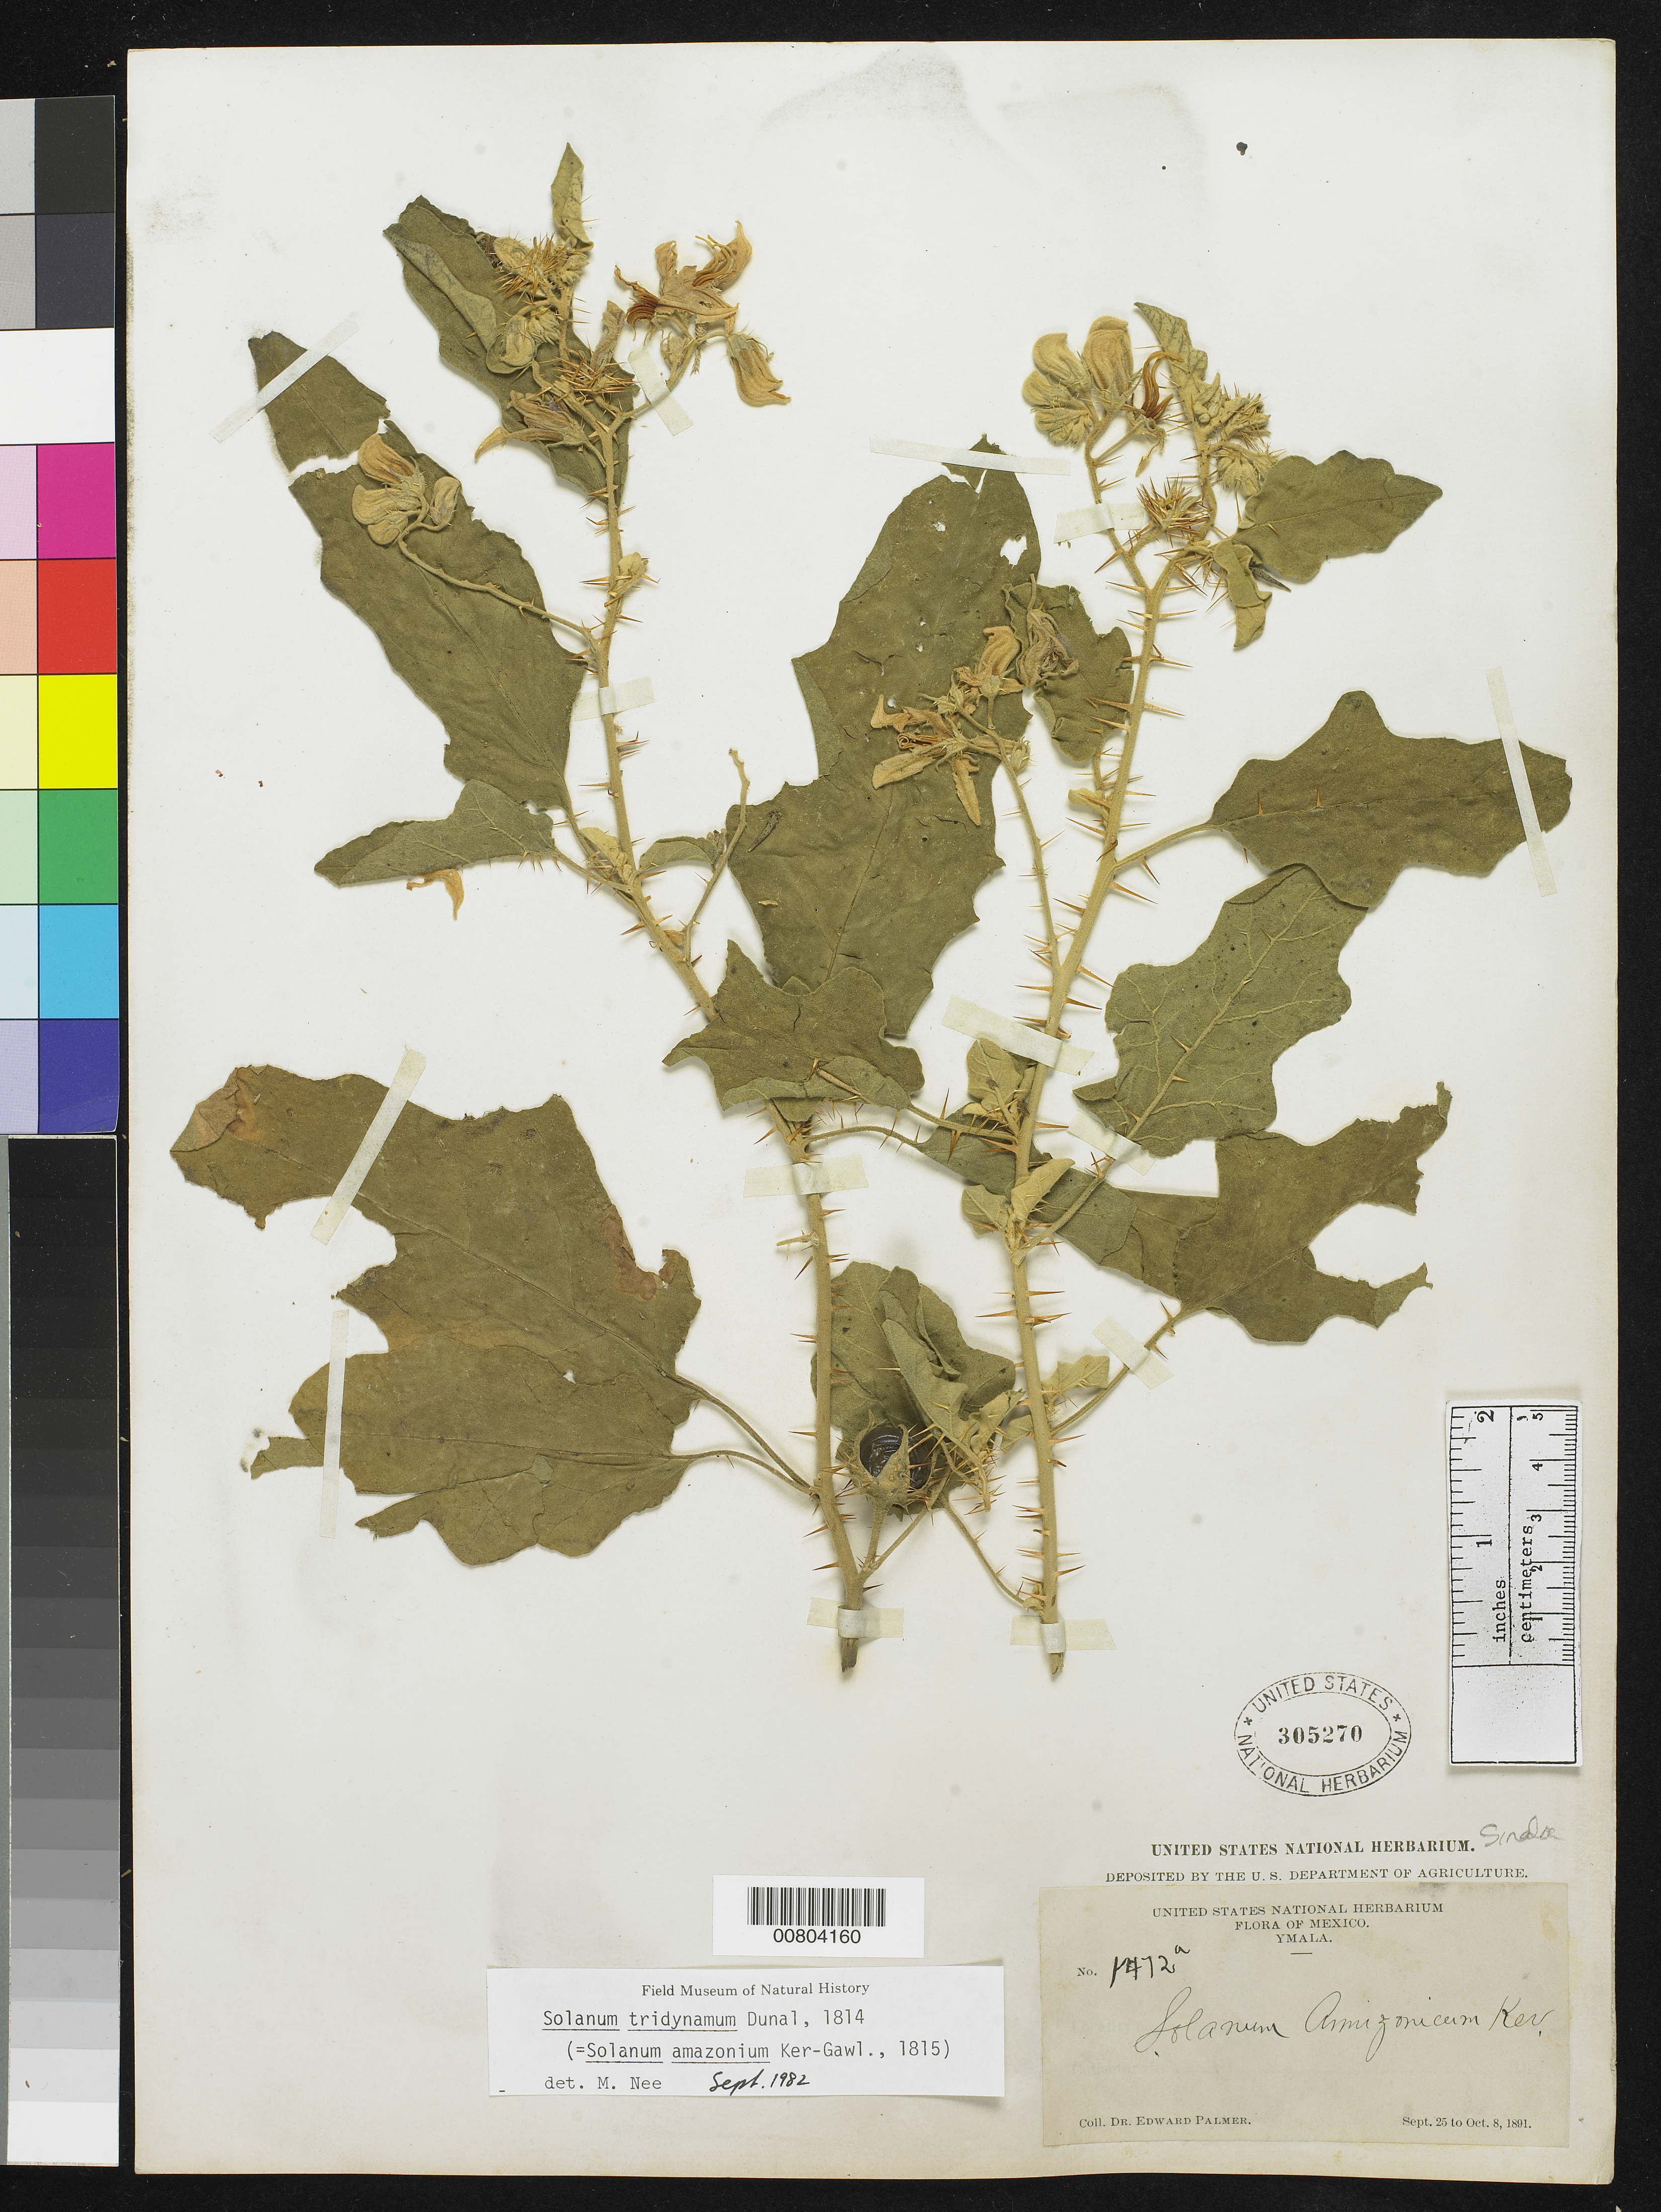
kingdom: Plantae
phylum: Tracheophyta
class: Magnoliopsida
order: Solanales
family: Solanaceae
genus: Solanum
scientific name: Solanum tridynamum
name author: Dunal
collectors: E. Palmer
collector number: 1472a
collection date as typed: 25 Sep 1891 to 08 Oct 1891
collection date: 1891-09-25/1891-10-08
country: Mexico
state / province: Sinaloa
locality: Ymala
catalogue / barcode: US 305270